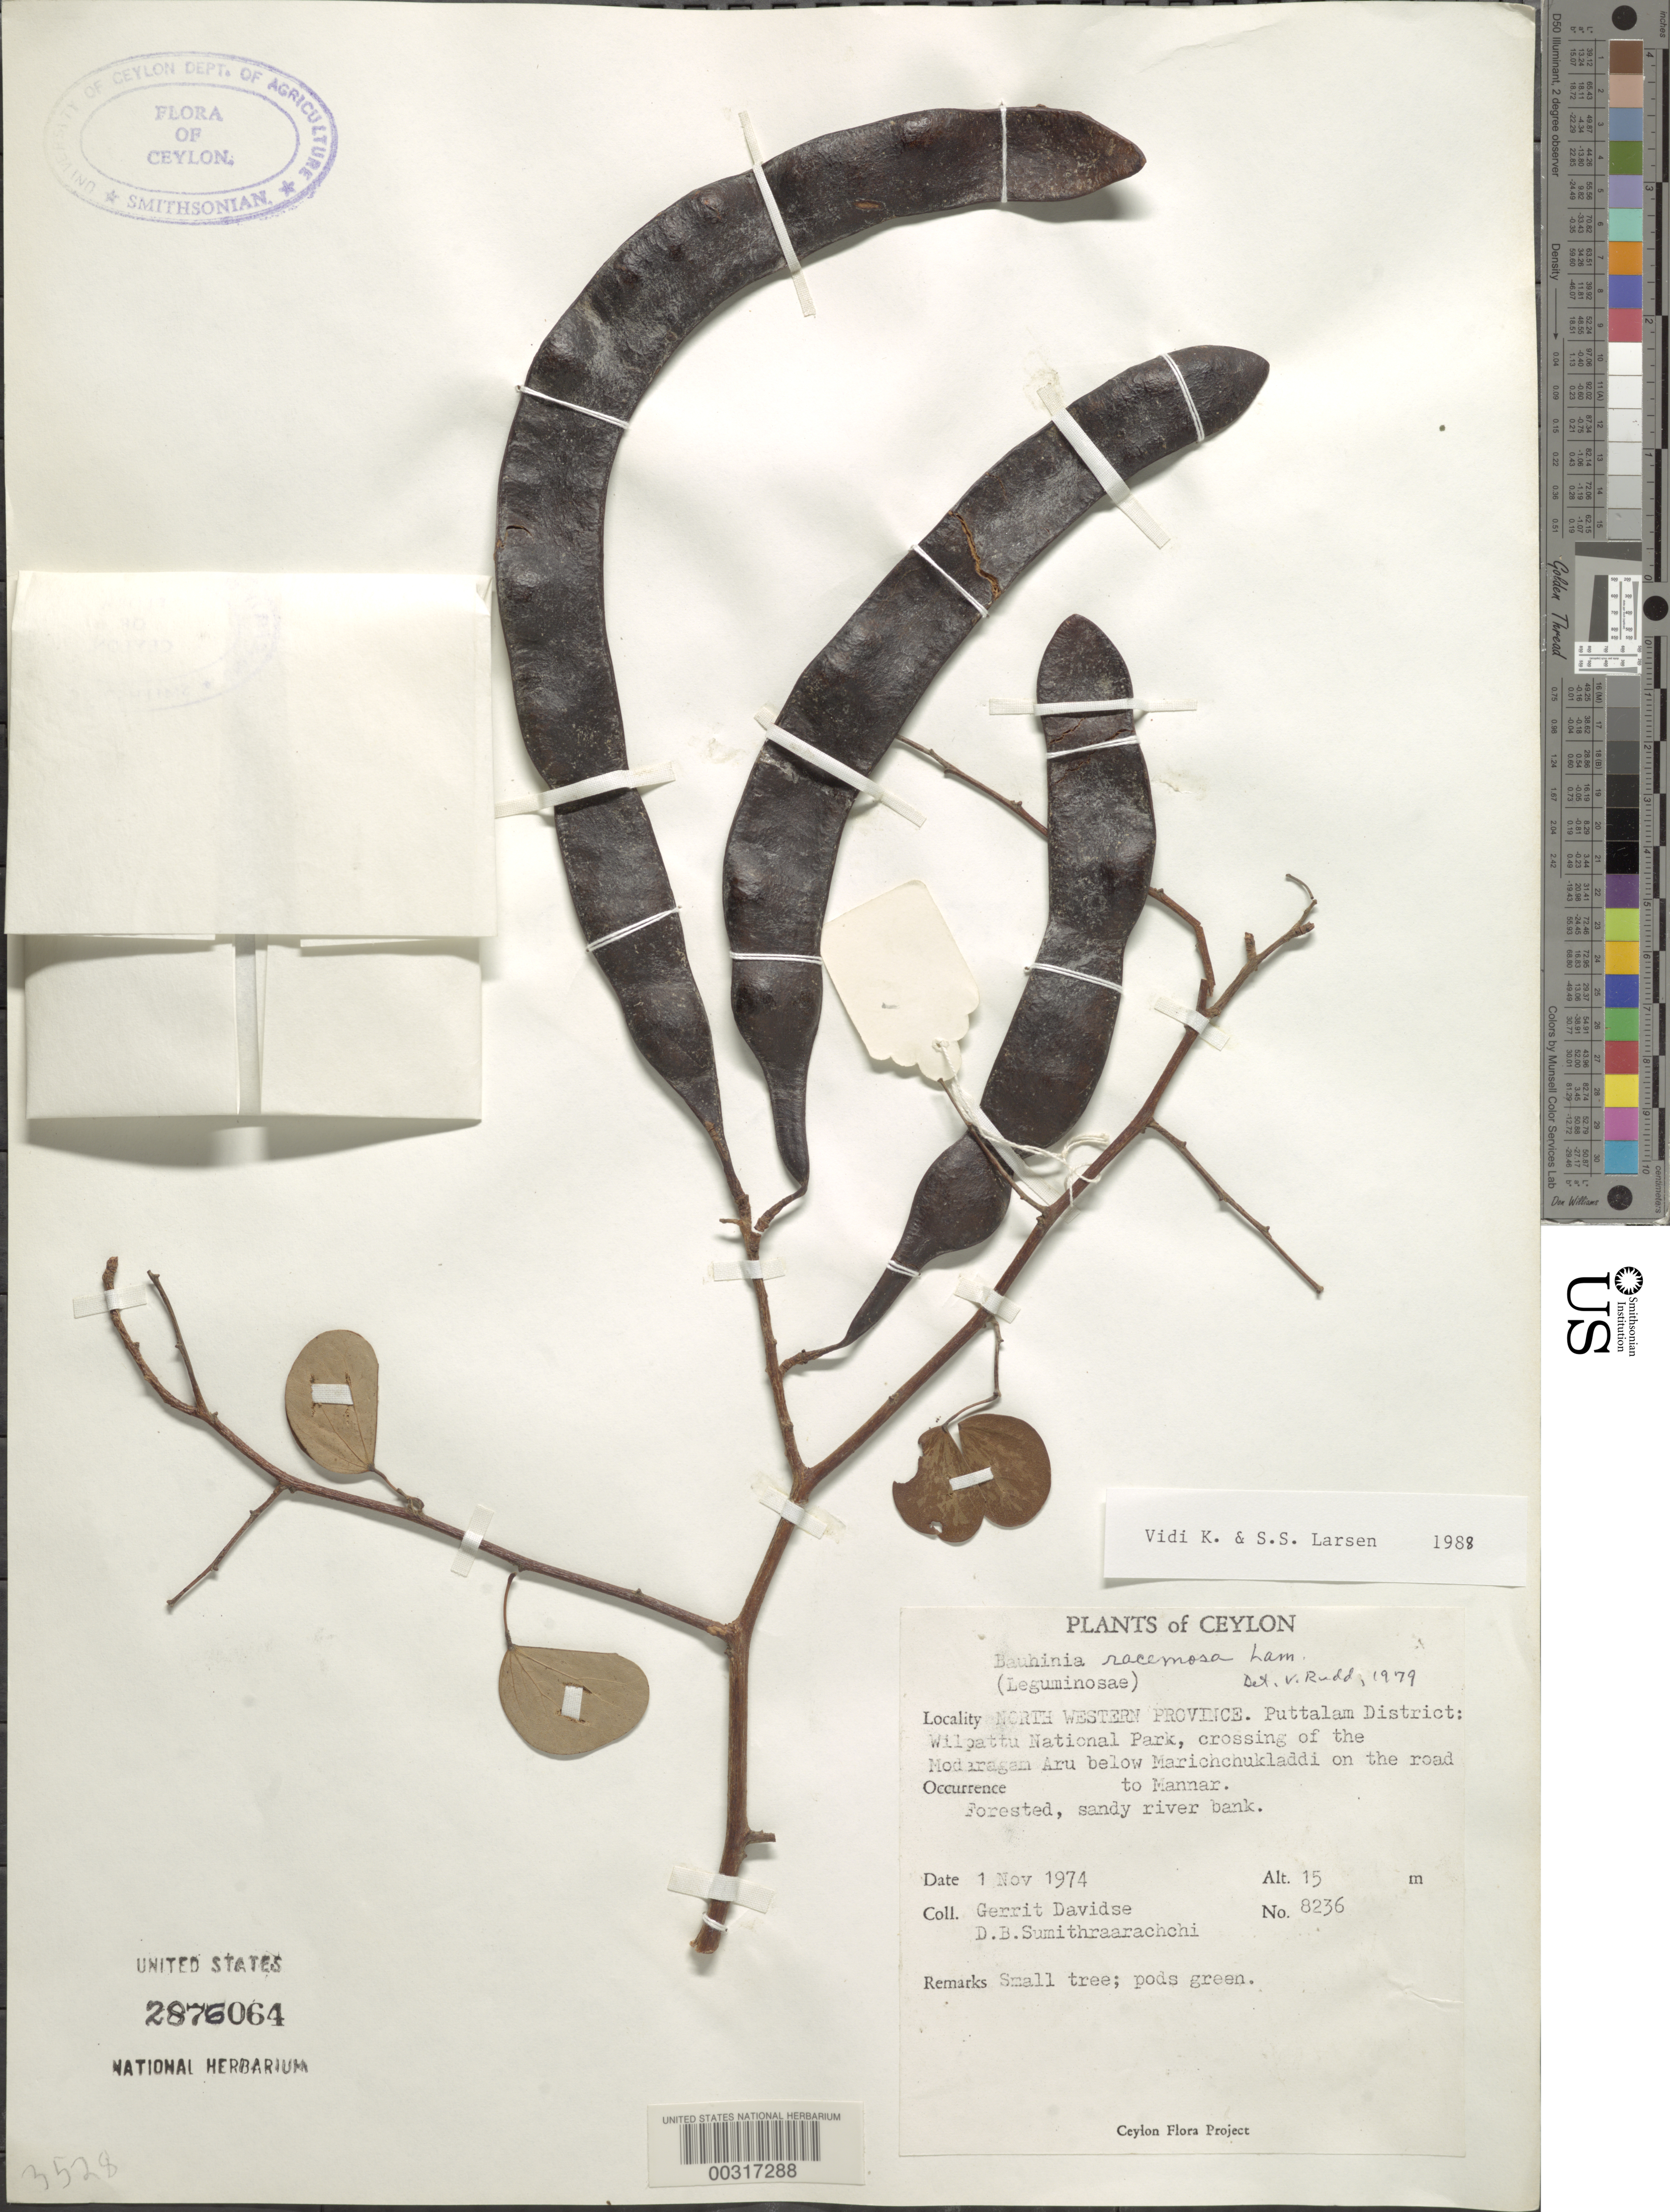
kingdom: Plantae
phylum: Tracheophyta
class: Magnoliopsida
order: Fabales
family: Fabaceae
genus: Bauhinia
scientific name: Bauhinia racemosa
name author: Lam.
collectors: G. Davidse & D. B. Sumithraarachchi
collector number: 8236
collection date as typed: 01 Nov 1974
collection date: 1974-11-01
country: Sri Lanka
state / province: North Western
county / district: Puttalam Dist.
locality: Wilpattu national park, crossing of the modaragam aru below marichchukladdi on road to mannar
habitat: Forested, sandy river bank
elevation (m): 15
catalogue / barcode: US 2876064